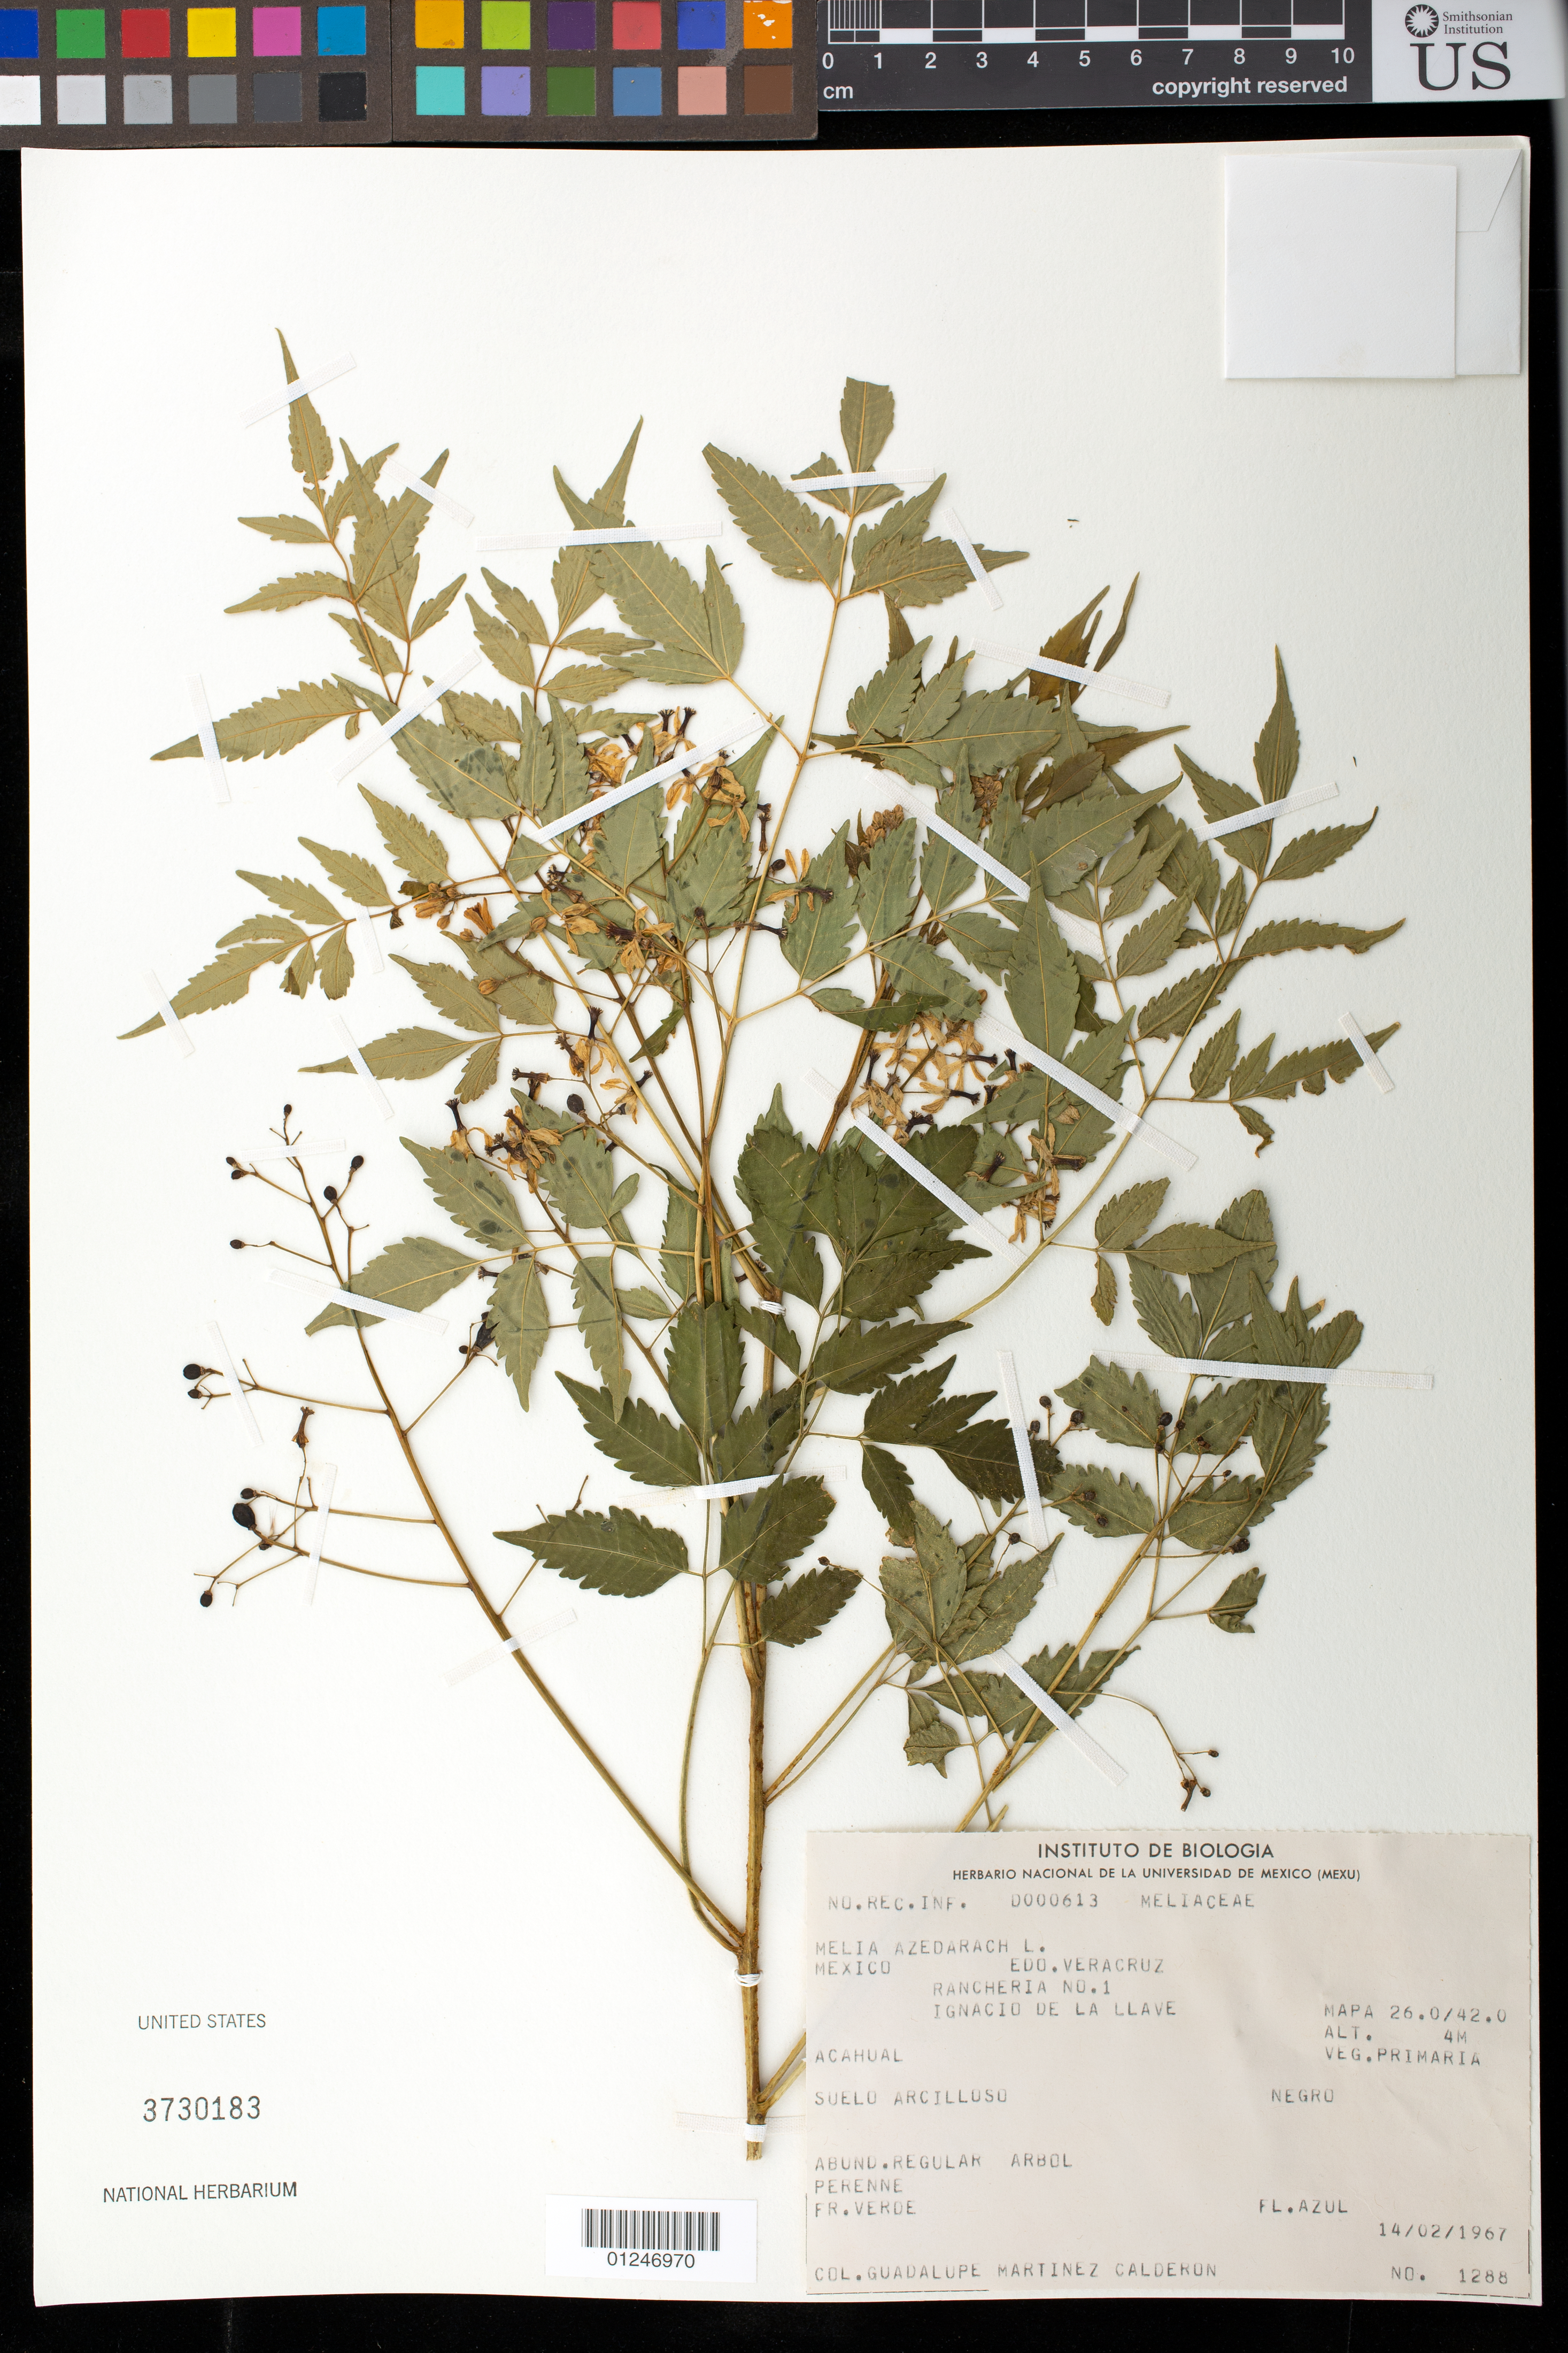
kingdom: Plantae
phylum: Tracheophyta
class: Magnoliopsida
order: Sapindales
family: Meliaceae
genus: Melia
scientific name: Melia azedarach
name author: L.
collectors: G. Martínez Calderón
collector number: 1288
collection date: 1967-02-14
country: Mexico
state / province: Veracruz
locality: RANCHERIA NO. 1. IGNACIO DE LA LLAVE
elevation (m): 4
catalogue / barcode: US 3730183